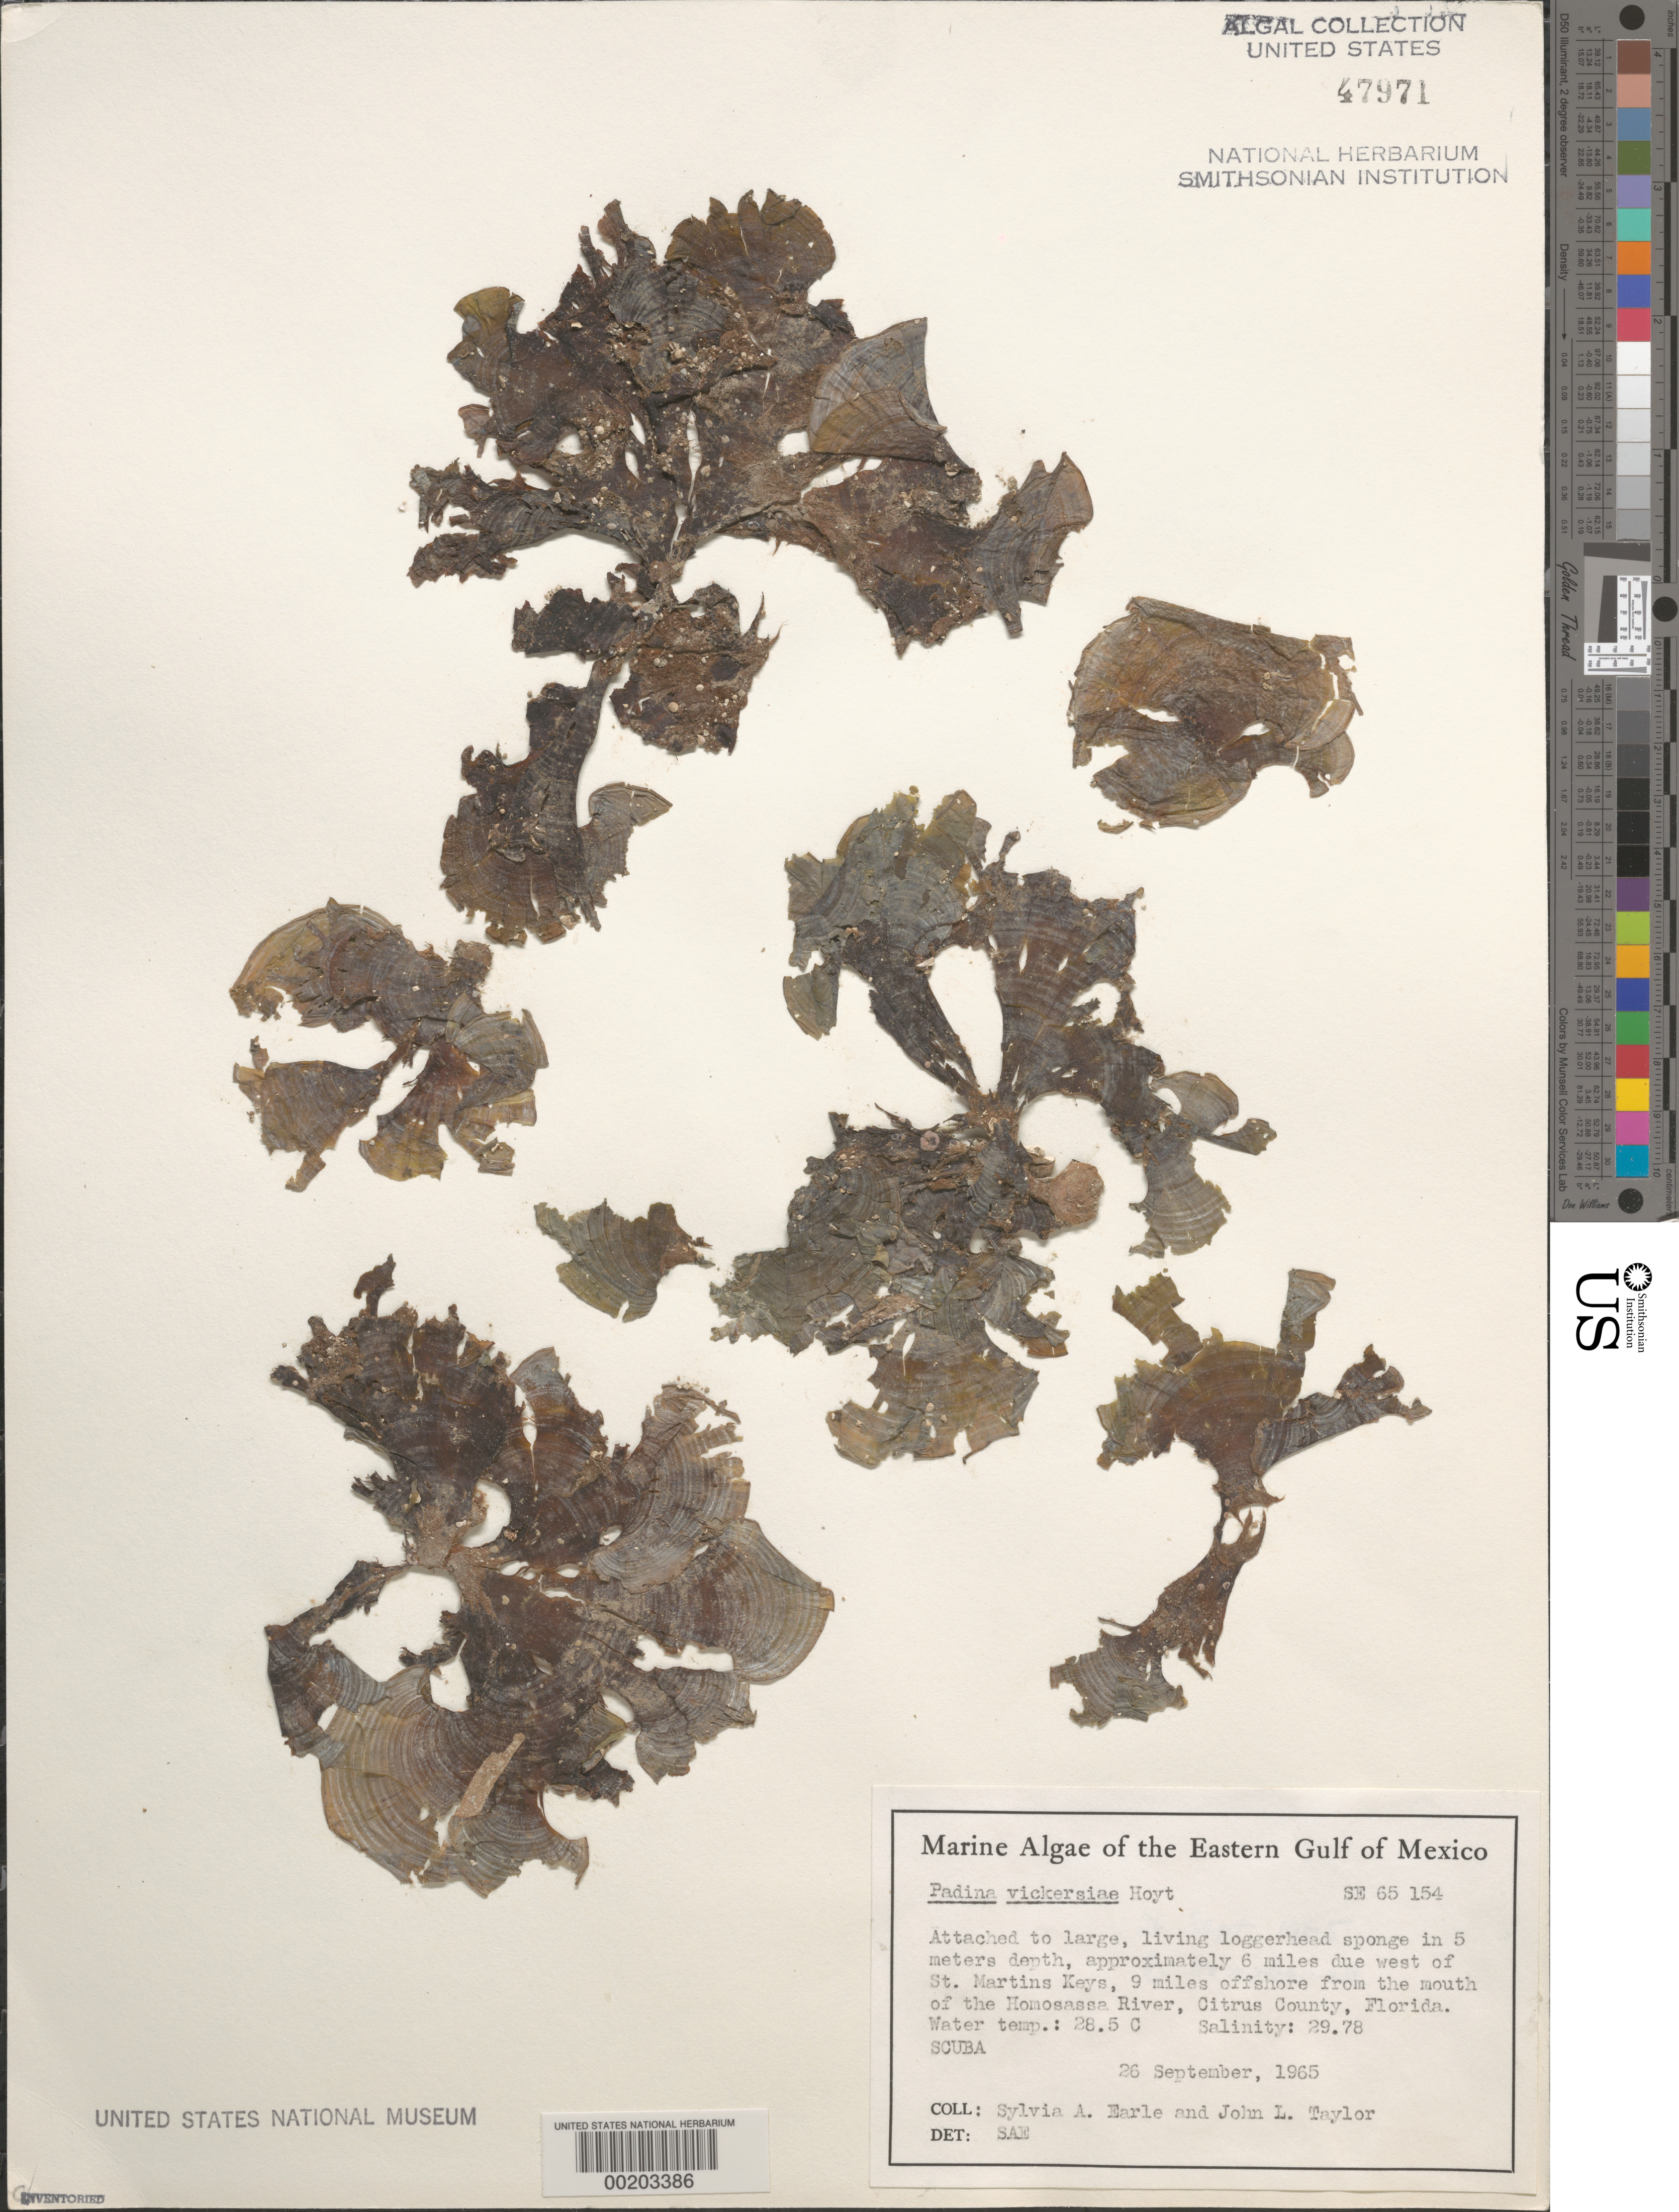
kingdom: Chromista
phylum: Ochrophyta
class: Phaeophyceae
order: Dictyotales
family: Dictyotaceae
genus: Padina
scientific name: Padina gymnospora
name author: (Kütz.) O.G. Sond.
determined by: Algae name updating Project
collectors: S. A. Earle & J. L. Taylor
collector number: SE 65154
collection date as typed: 26 Sep 1965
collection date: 1965-09-26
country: United States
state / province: Florida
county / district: Citrus County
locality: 9 miles off Homosassa River mouth, ca. 6 miles due west of St. Martins Keys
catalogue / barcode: US 47971